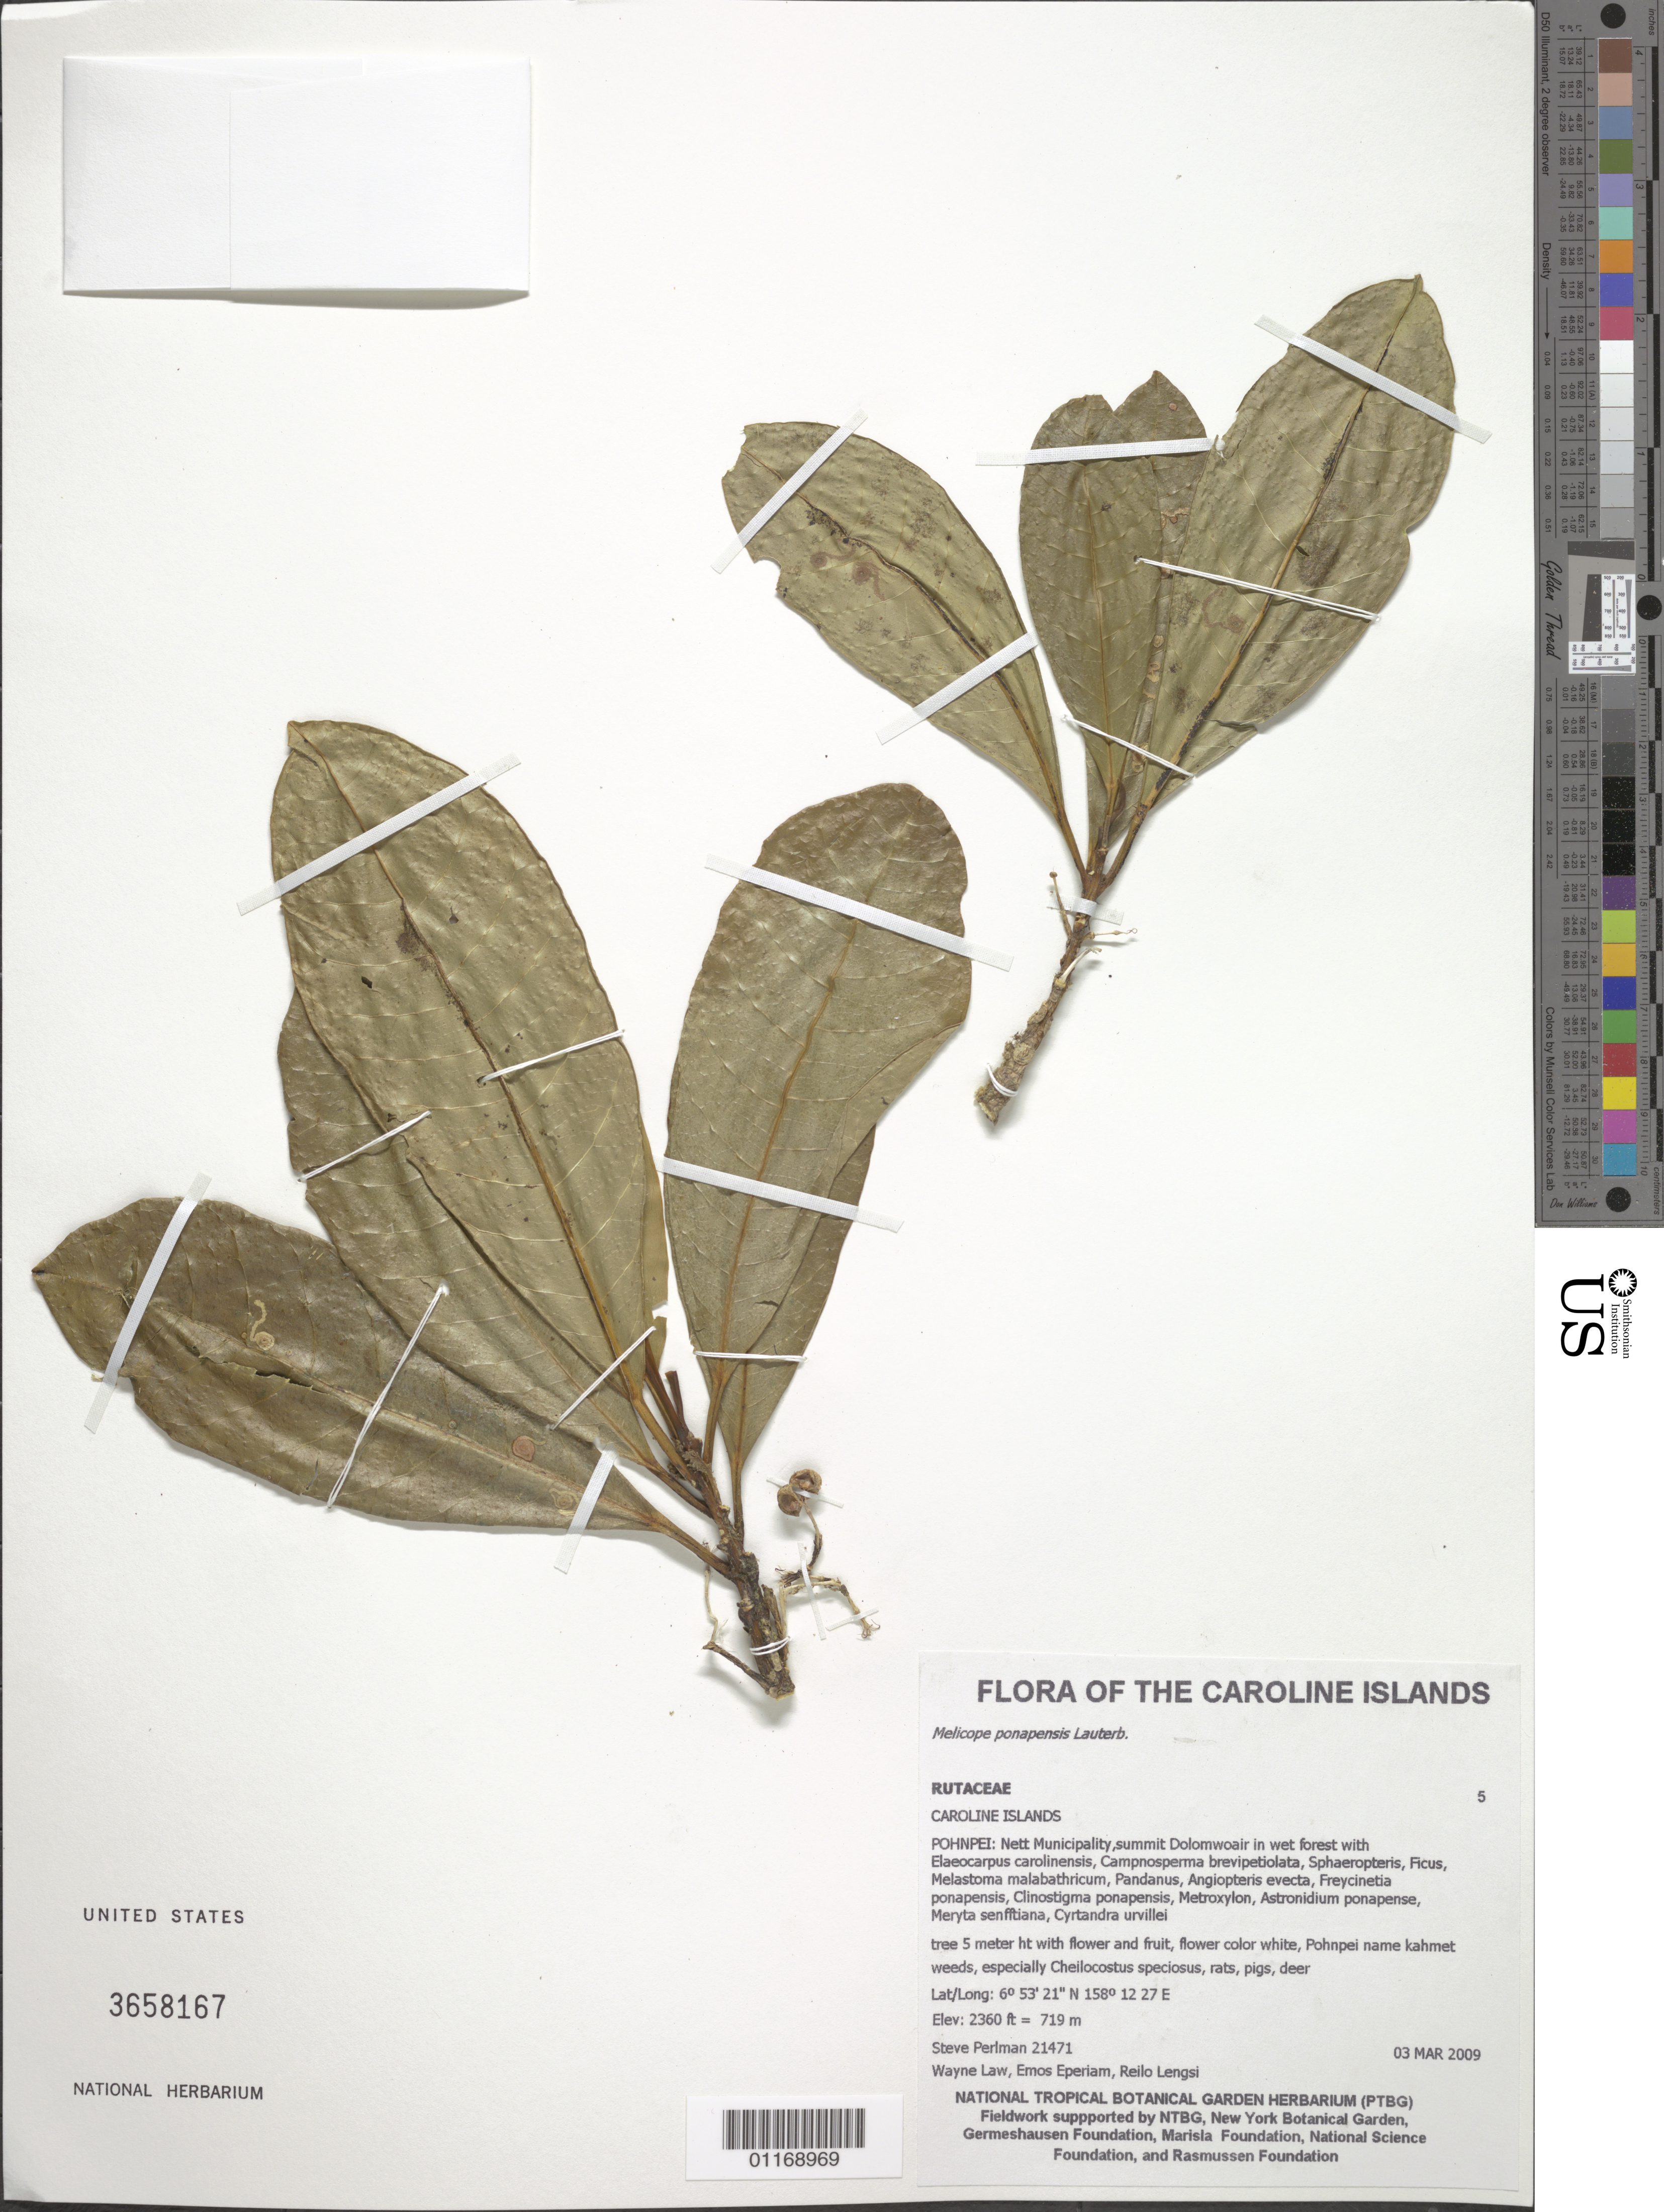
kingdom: Plantae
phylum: Tracheophyta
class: Magnoliopsida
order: Sapindales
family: Rutaceae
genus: Melicope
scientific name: Melicope ponapensis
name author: Lauterb.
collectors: S. P. Perlman, P. Eperiam, W. Law & R. Lengsi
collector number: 21471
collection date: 2009-03-03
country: Micronesia, Federated States of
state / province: Pohnpei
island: Pohnpei [Ponape]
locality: Nett Municipality, summit Dolomwoair.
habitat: Wet forest.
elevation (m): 719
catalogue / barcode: US 3658167